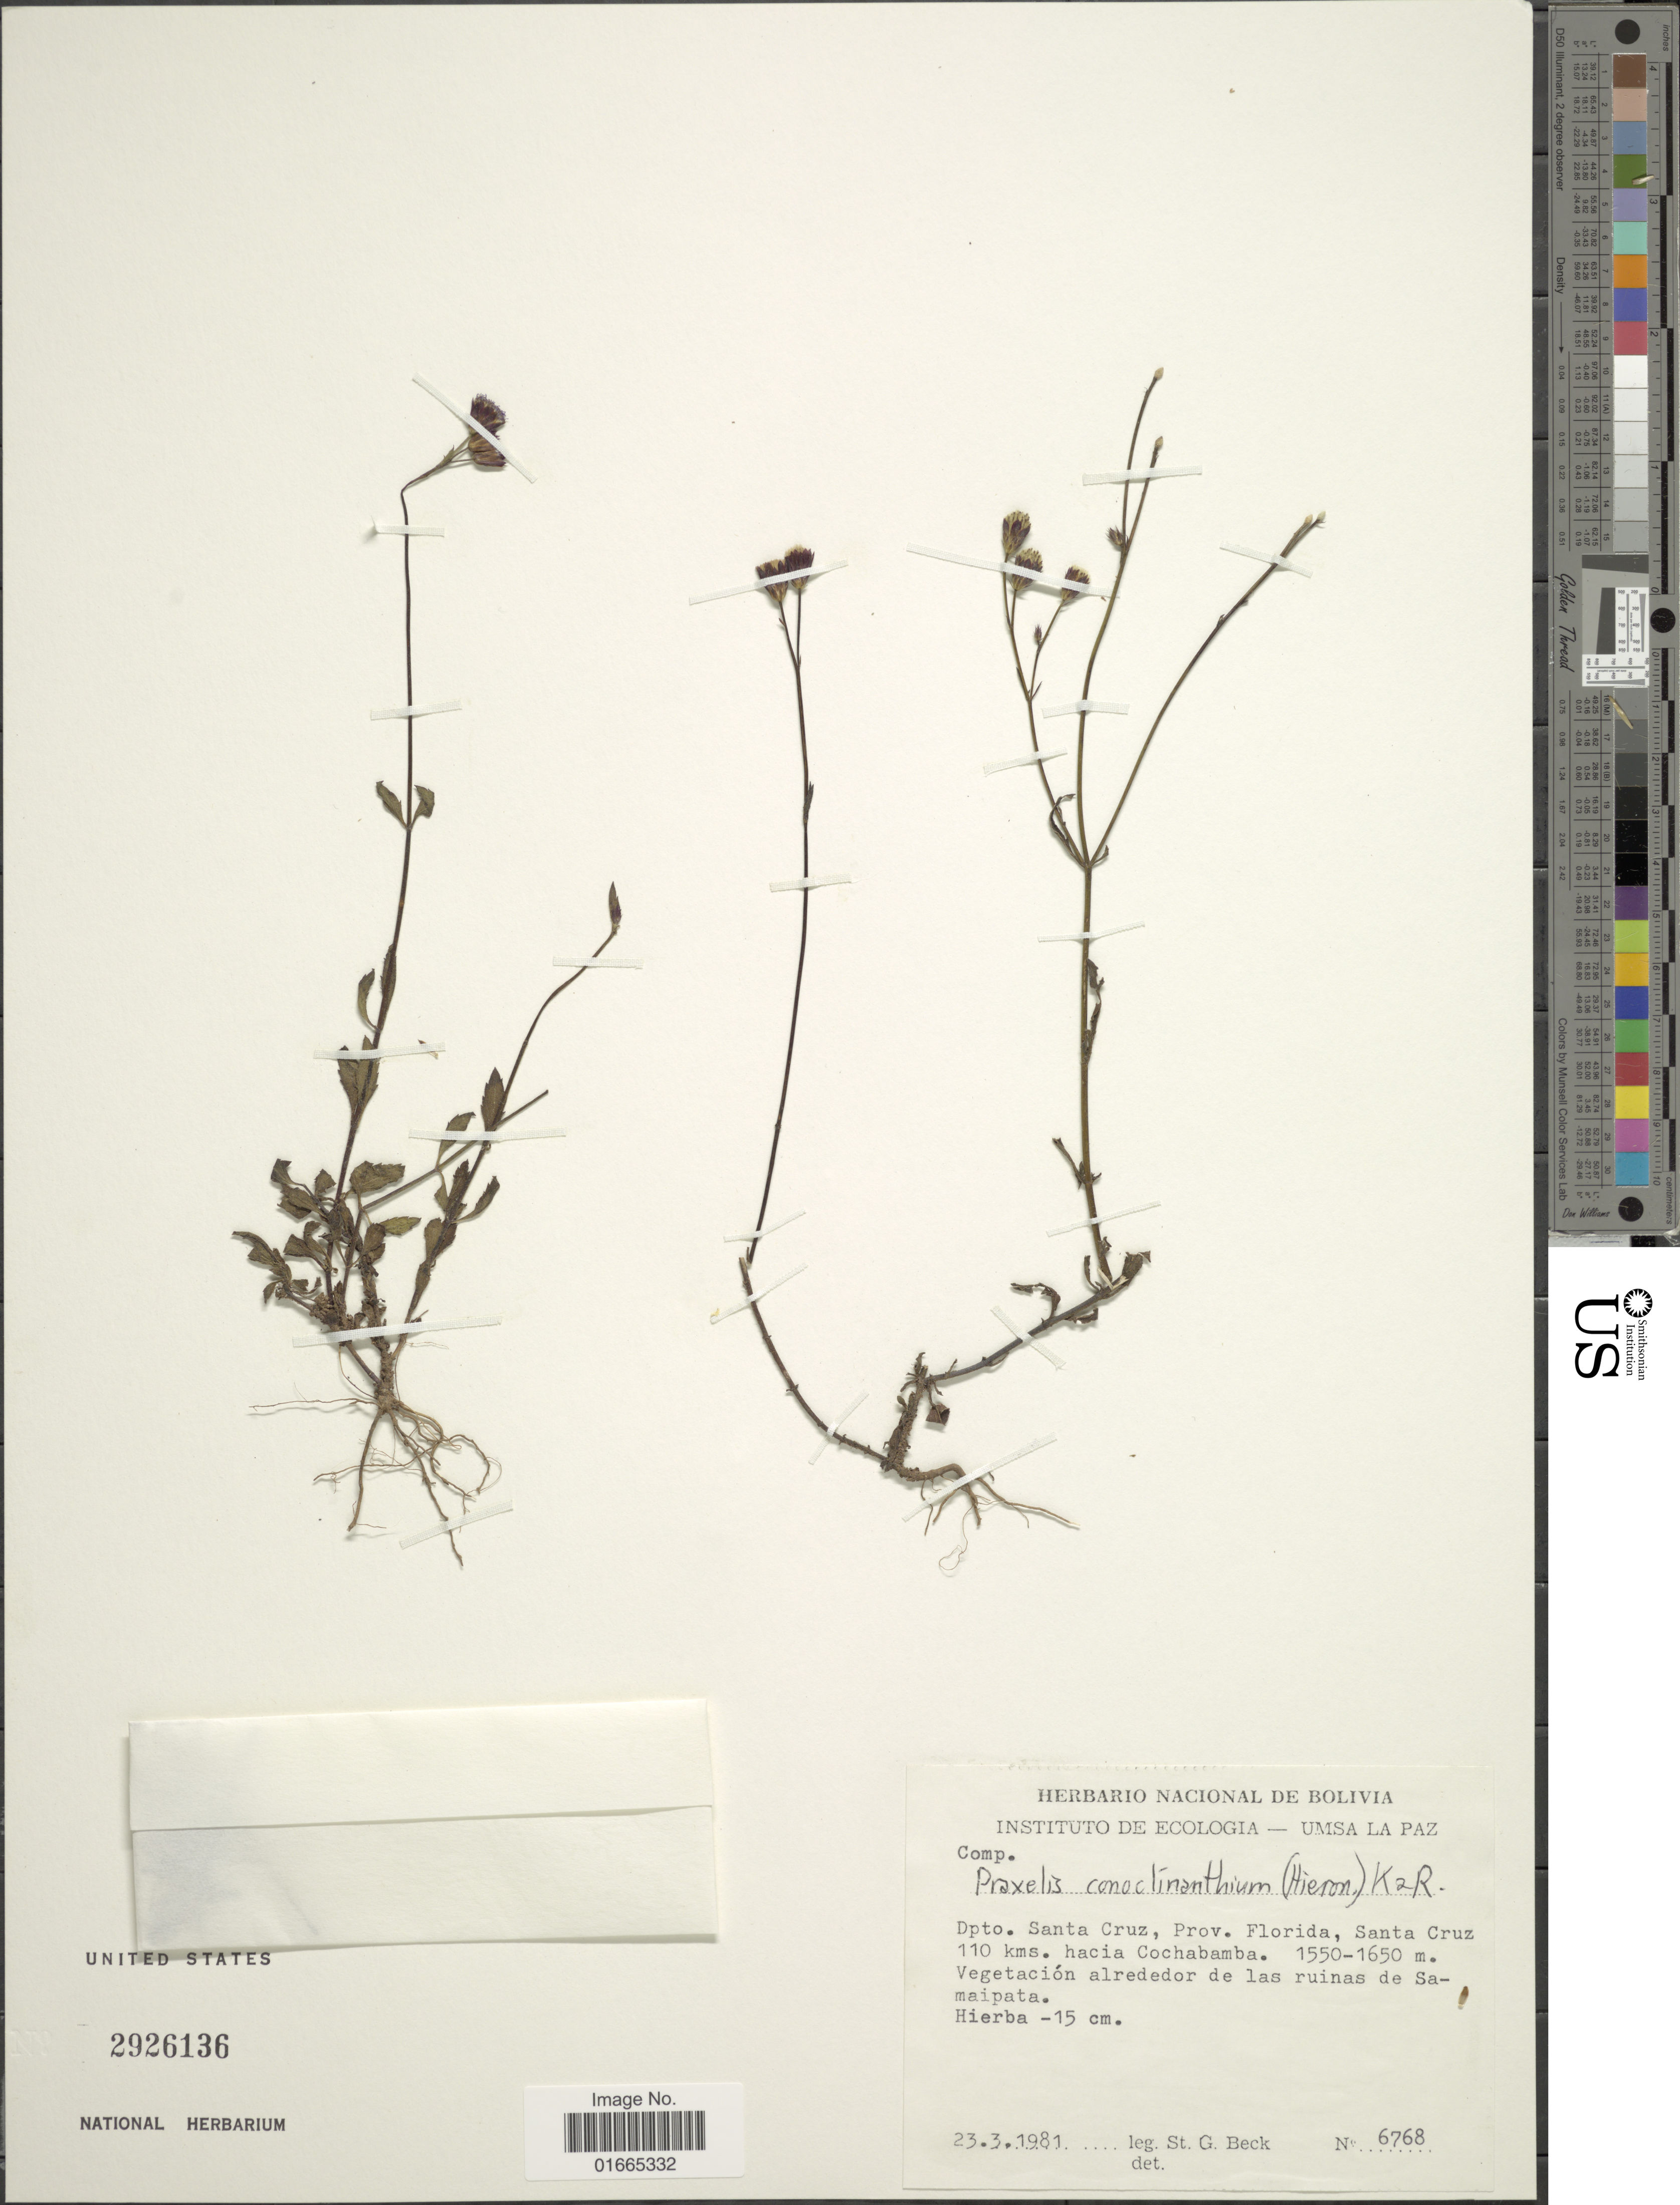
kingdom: Plantae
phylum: Tracheophyta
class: Magnoliopsida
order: Asterales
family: Asteraceae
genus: Praxelis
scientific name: Praxelis conoclinanthia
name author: (Hieron.) R.M. King & H. Rob.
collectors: S. G. Beck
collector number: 6768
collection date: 1981-03-23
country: Bolivia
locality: Dpto. Santa Cruz, Prov. Florida, Santa Cruz 110 kms. hacia Cochabamba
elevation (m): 1550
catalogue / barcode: US 2926136